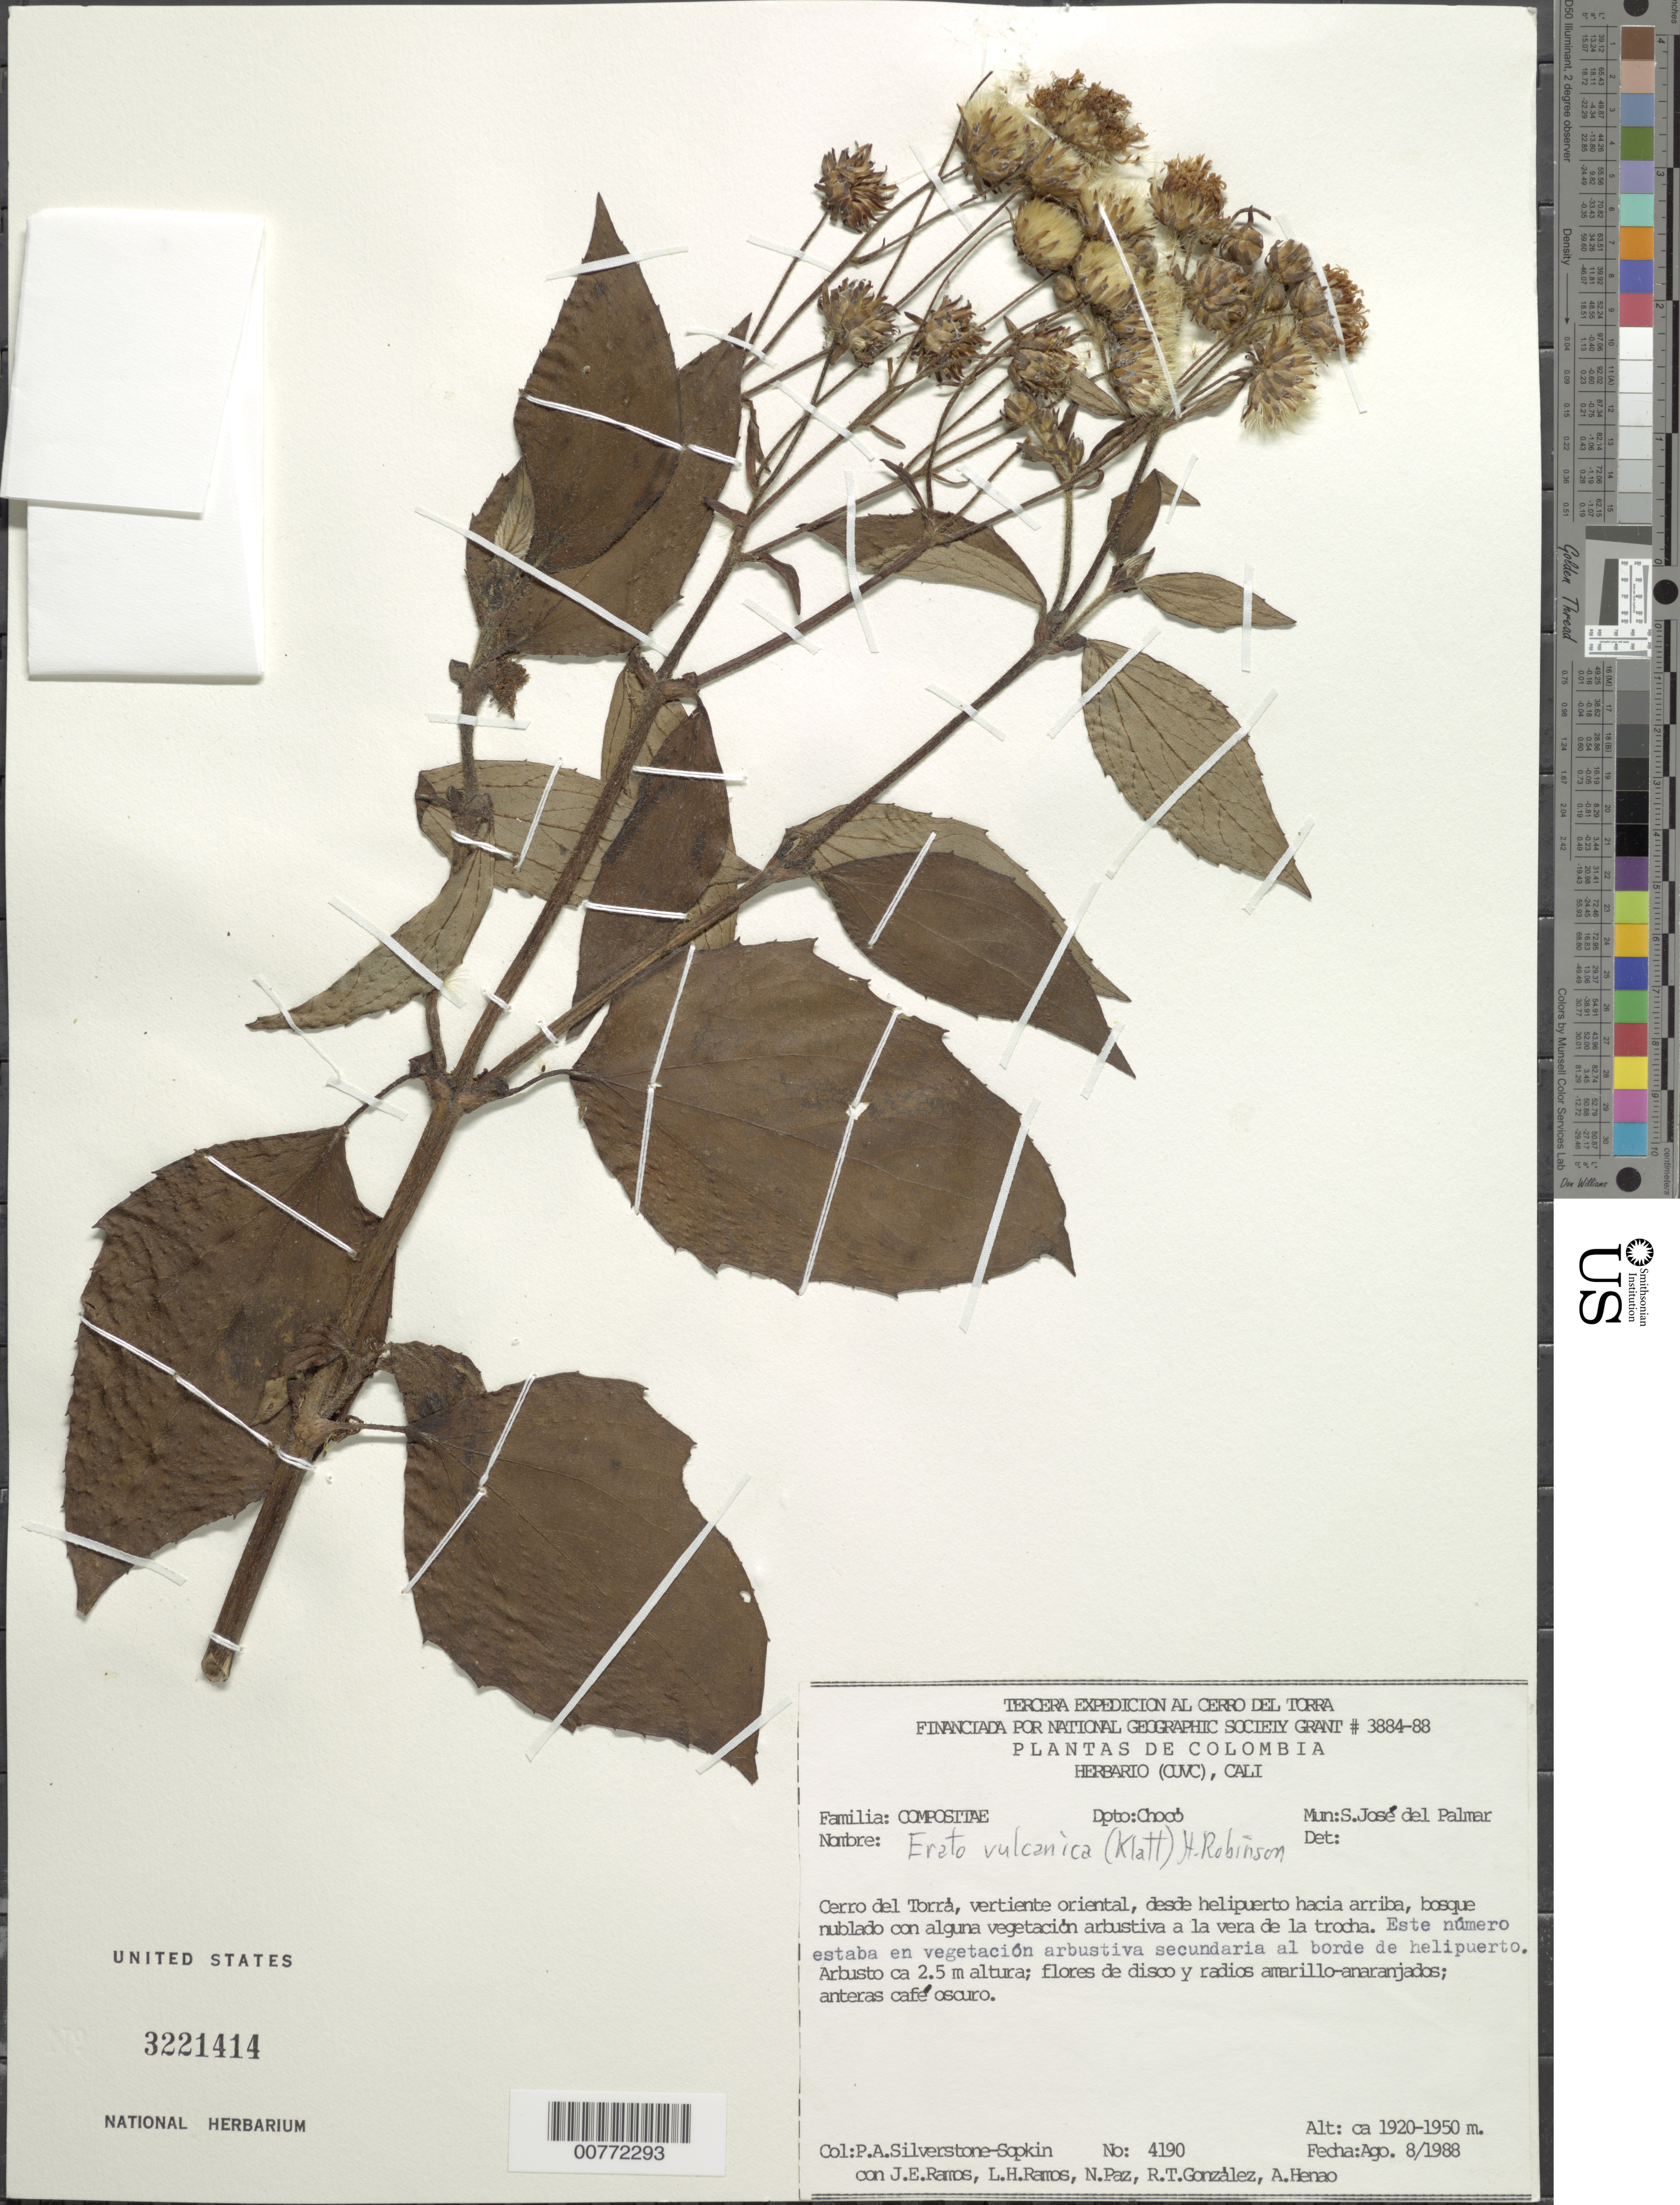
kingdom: Plantae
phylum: Tracheophyta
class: Magnoliopsida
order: Asterales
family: Asteraceae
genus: Erato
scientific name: Erato vulcanica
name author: (Klatt) H. Rob.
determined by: Robinson, Harold E., (US)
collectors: P. A. Silverstone-Sopkin, J. E. Ramos, L. Ramos, N. Paz, R. Gonzales & A. Henao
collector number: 4190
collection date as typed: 8-Aug-88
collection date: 1988-08-08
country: Colombia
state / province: Chocó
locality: Cerro del Torra, vertiente oriental, desde helipuerto hacia arriba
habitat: Bosque nublado con alguna vegetacion arbustiva a la vera de la trocha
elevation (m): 1920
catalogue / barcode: US 3221414